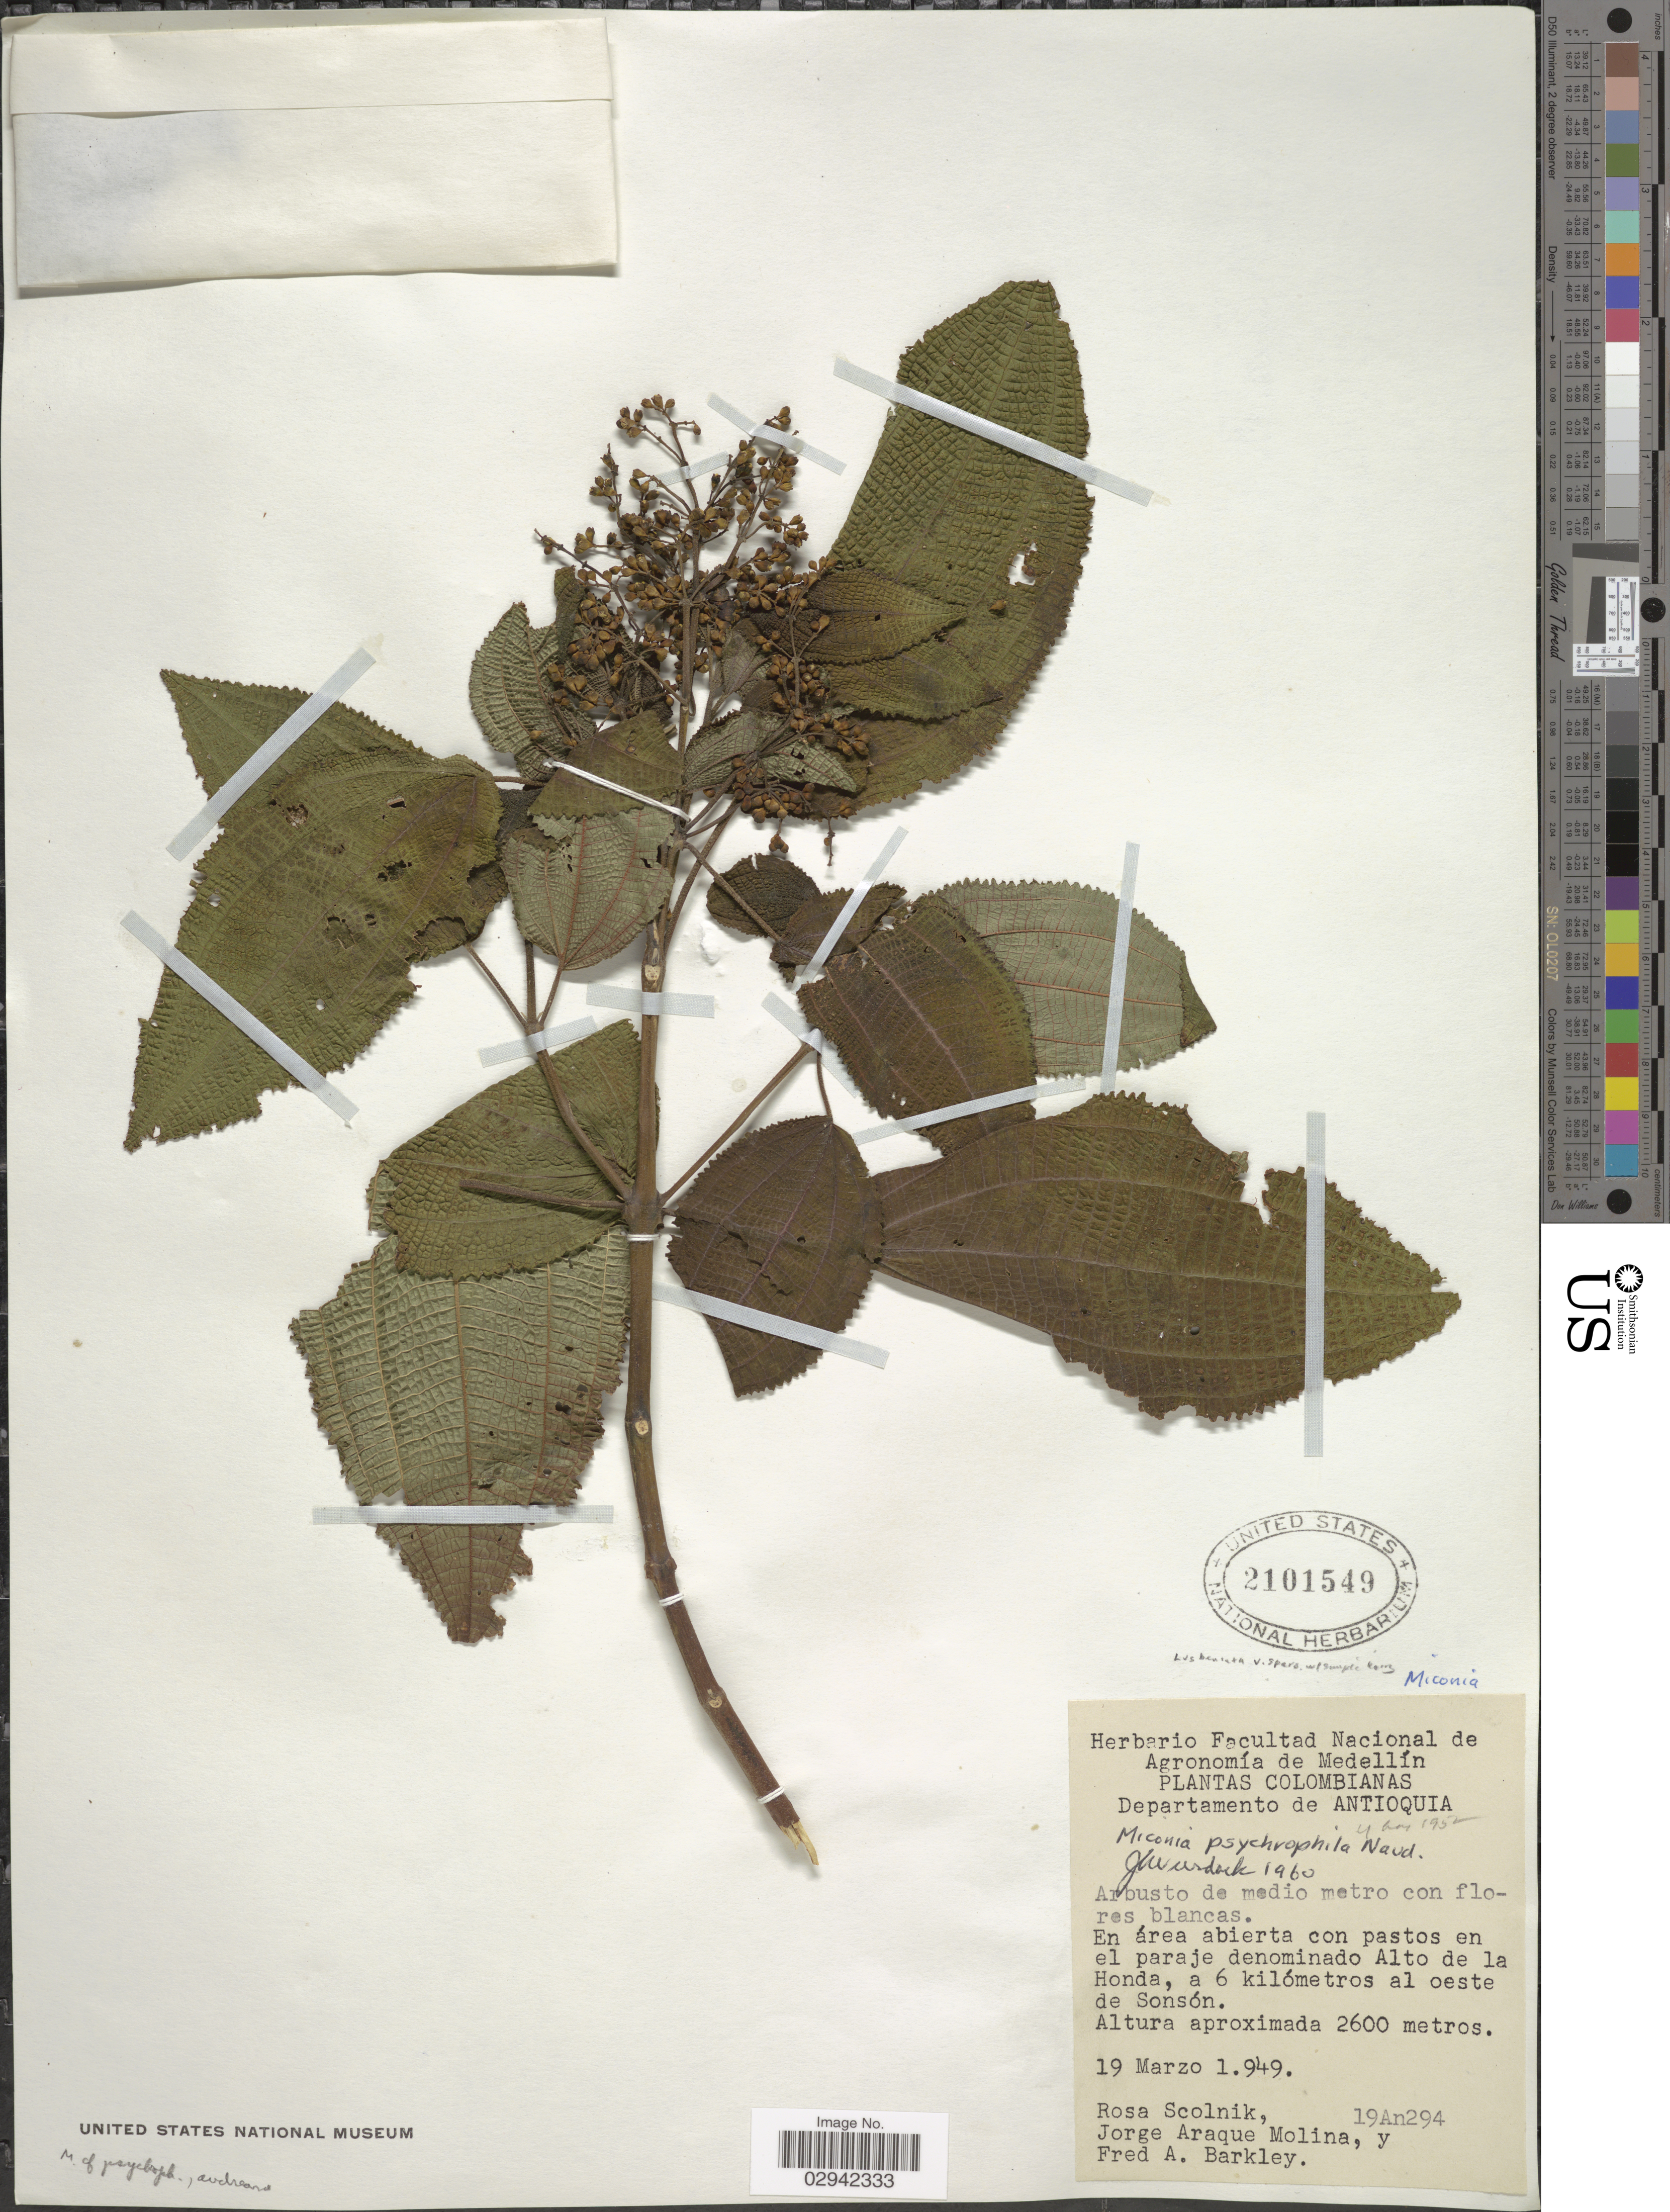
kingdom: Plantae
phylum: Tracheophyta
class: Magnoliopsida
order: Myrtales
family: Melastomataceae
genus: Miconia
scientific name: Miconia psychrophila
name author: Naudin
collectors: R. Scolnik, J. A. Molina & F. A. Barkley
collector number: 19An294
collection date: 1949-03-19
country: Colombia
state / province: Antioquia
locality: Departamento de Antioquia, Alto de la Honda, a 6 kilómetros al oeste de Sonsón.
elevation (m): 2600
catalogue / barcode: US 2101549